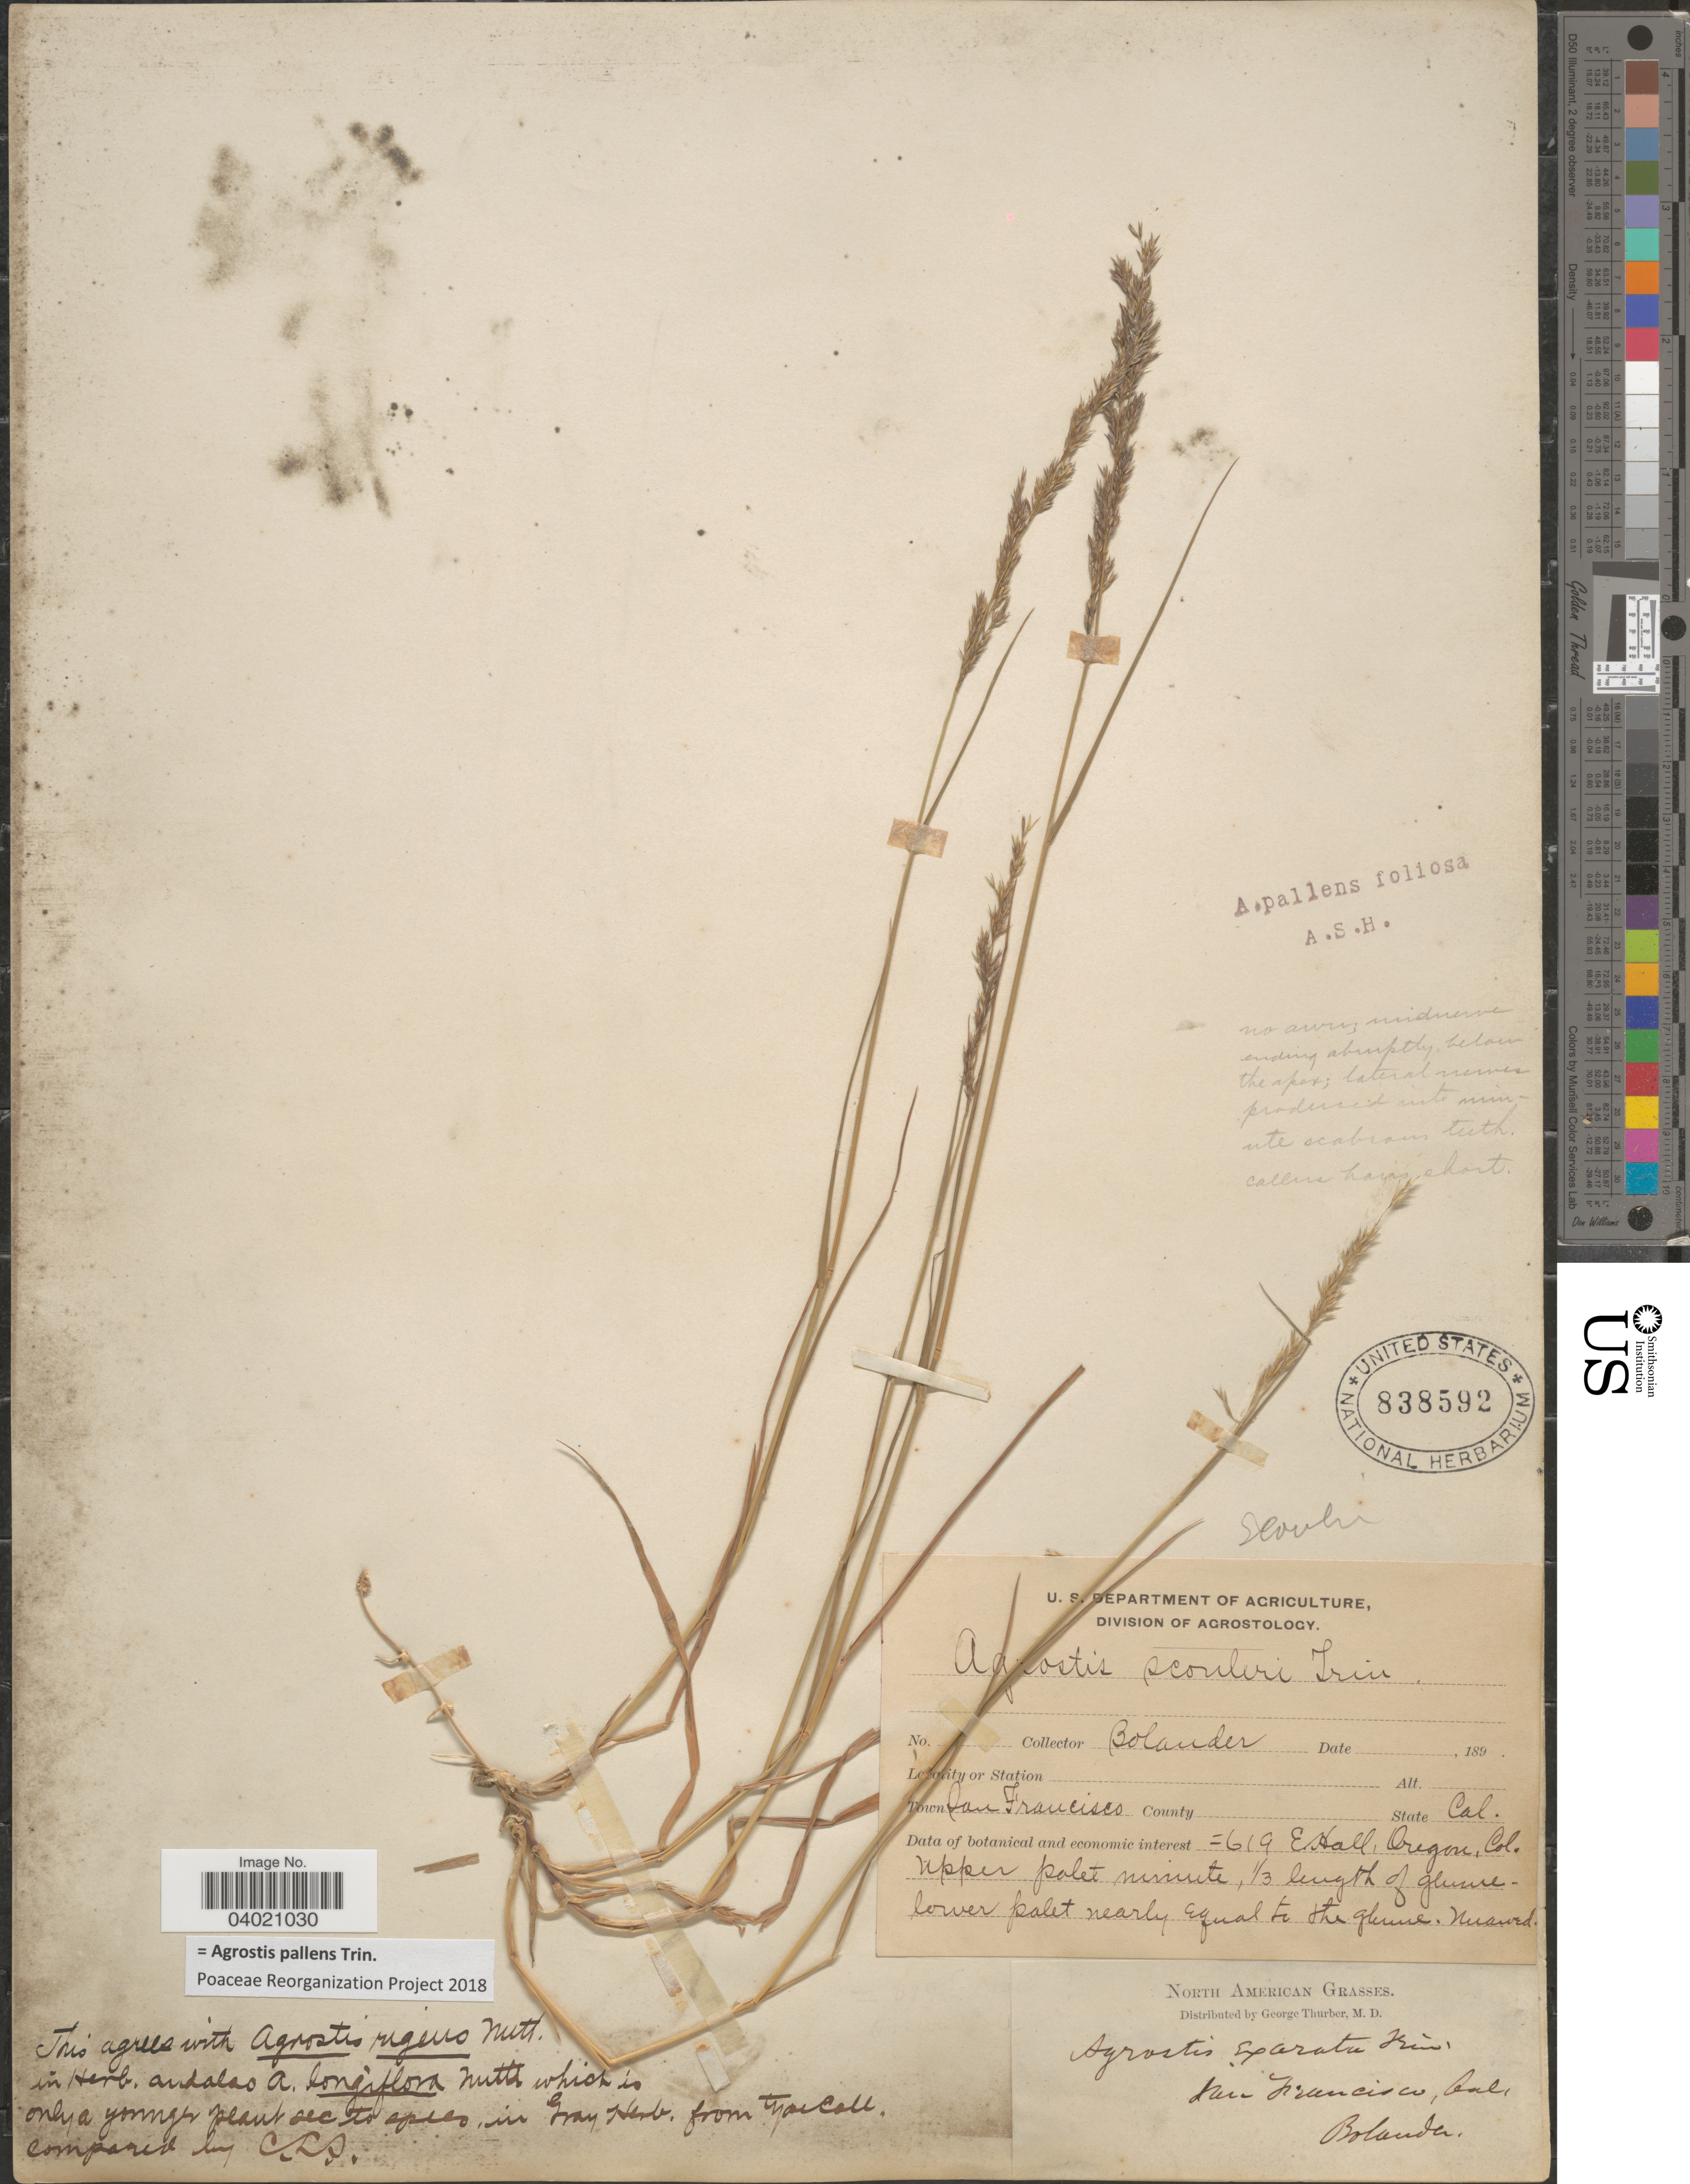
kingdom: Plantae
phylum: Tracheophyta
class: Liliopsida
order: Poales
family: Poaceae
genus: Agrostis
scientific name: Agrostis pallens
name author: Trin.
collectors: -. Bolander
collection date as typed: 189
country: United States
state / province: California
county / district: San Francisco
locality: Town San Francisco.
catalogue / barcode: US 838592